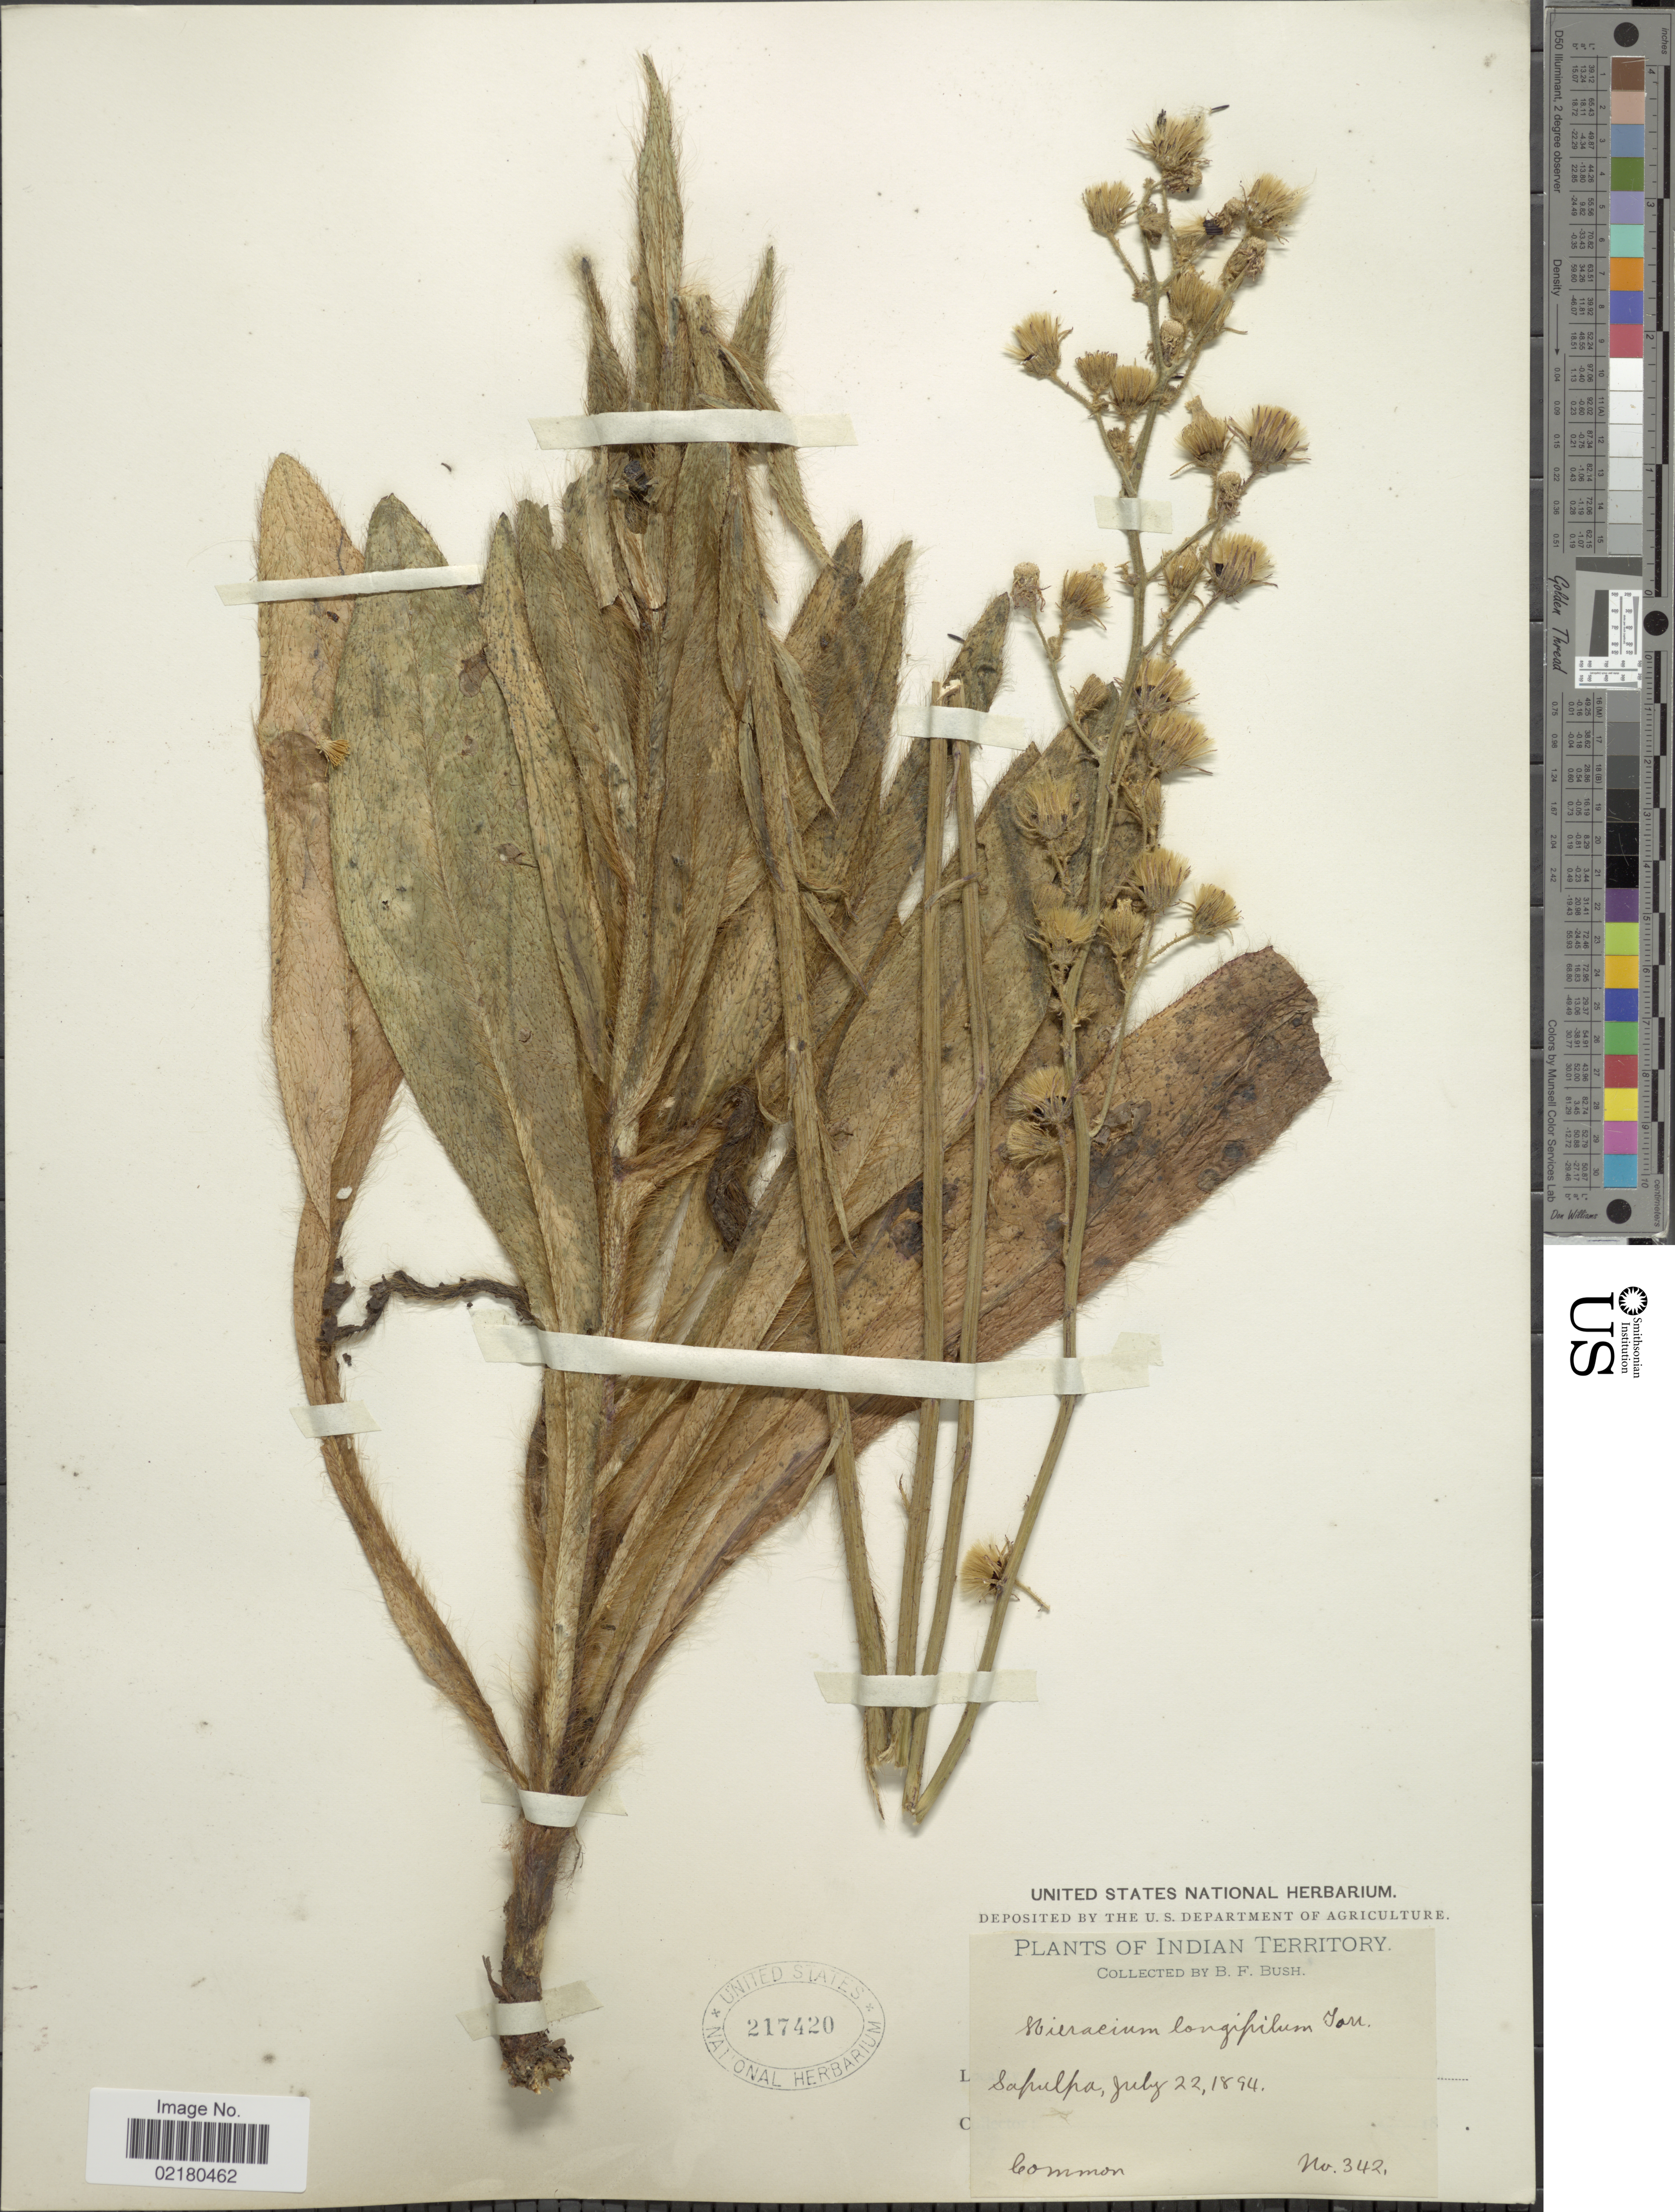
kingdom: Plantae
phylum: Tracheophyta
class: Magnoliopsida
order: Asterales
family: Asteraceae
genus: Hieracium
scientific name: Hieracium longipilum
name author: Torr. ex Hook.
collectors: B. F. Bush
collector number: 342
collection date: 1894-07-22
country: United States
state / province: Oklahoma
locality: Sapulpa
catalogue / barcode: US 217420